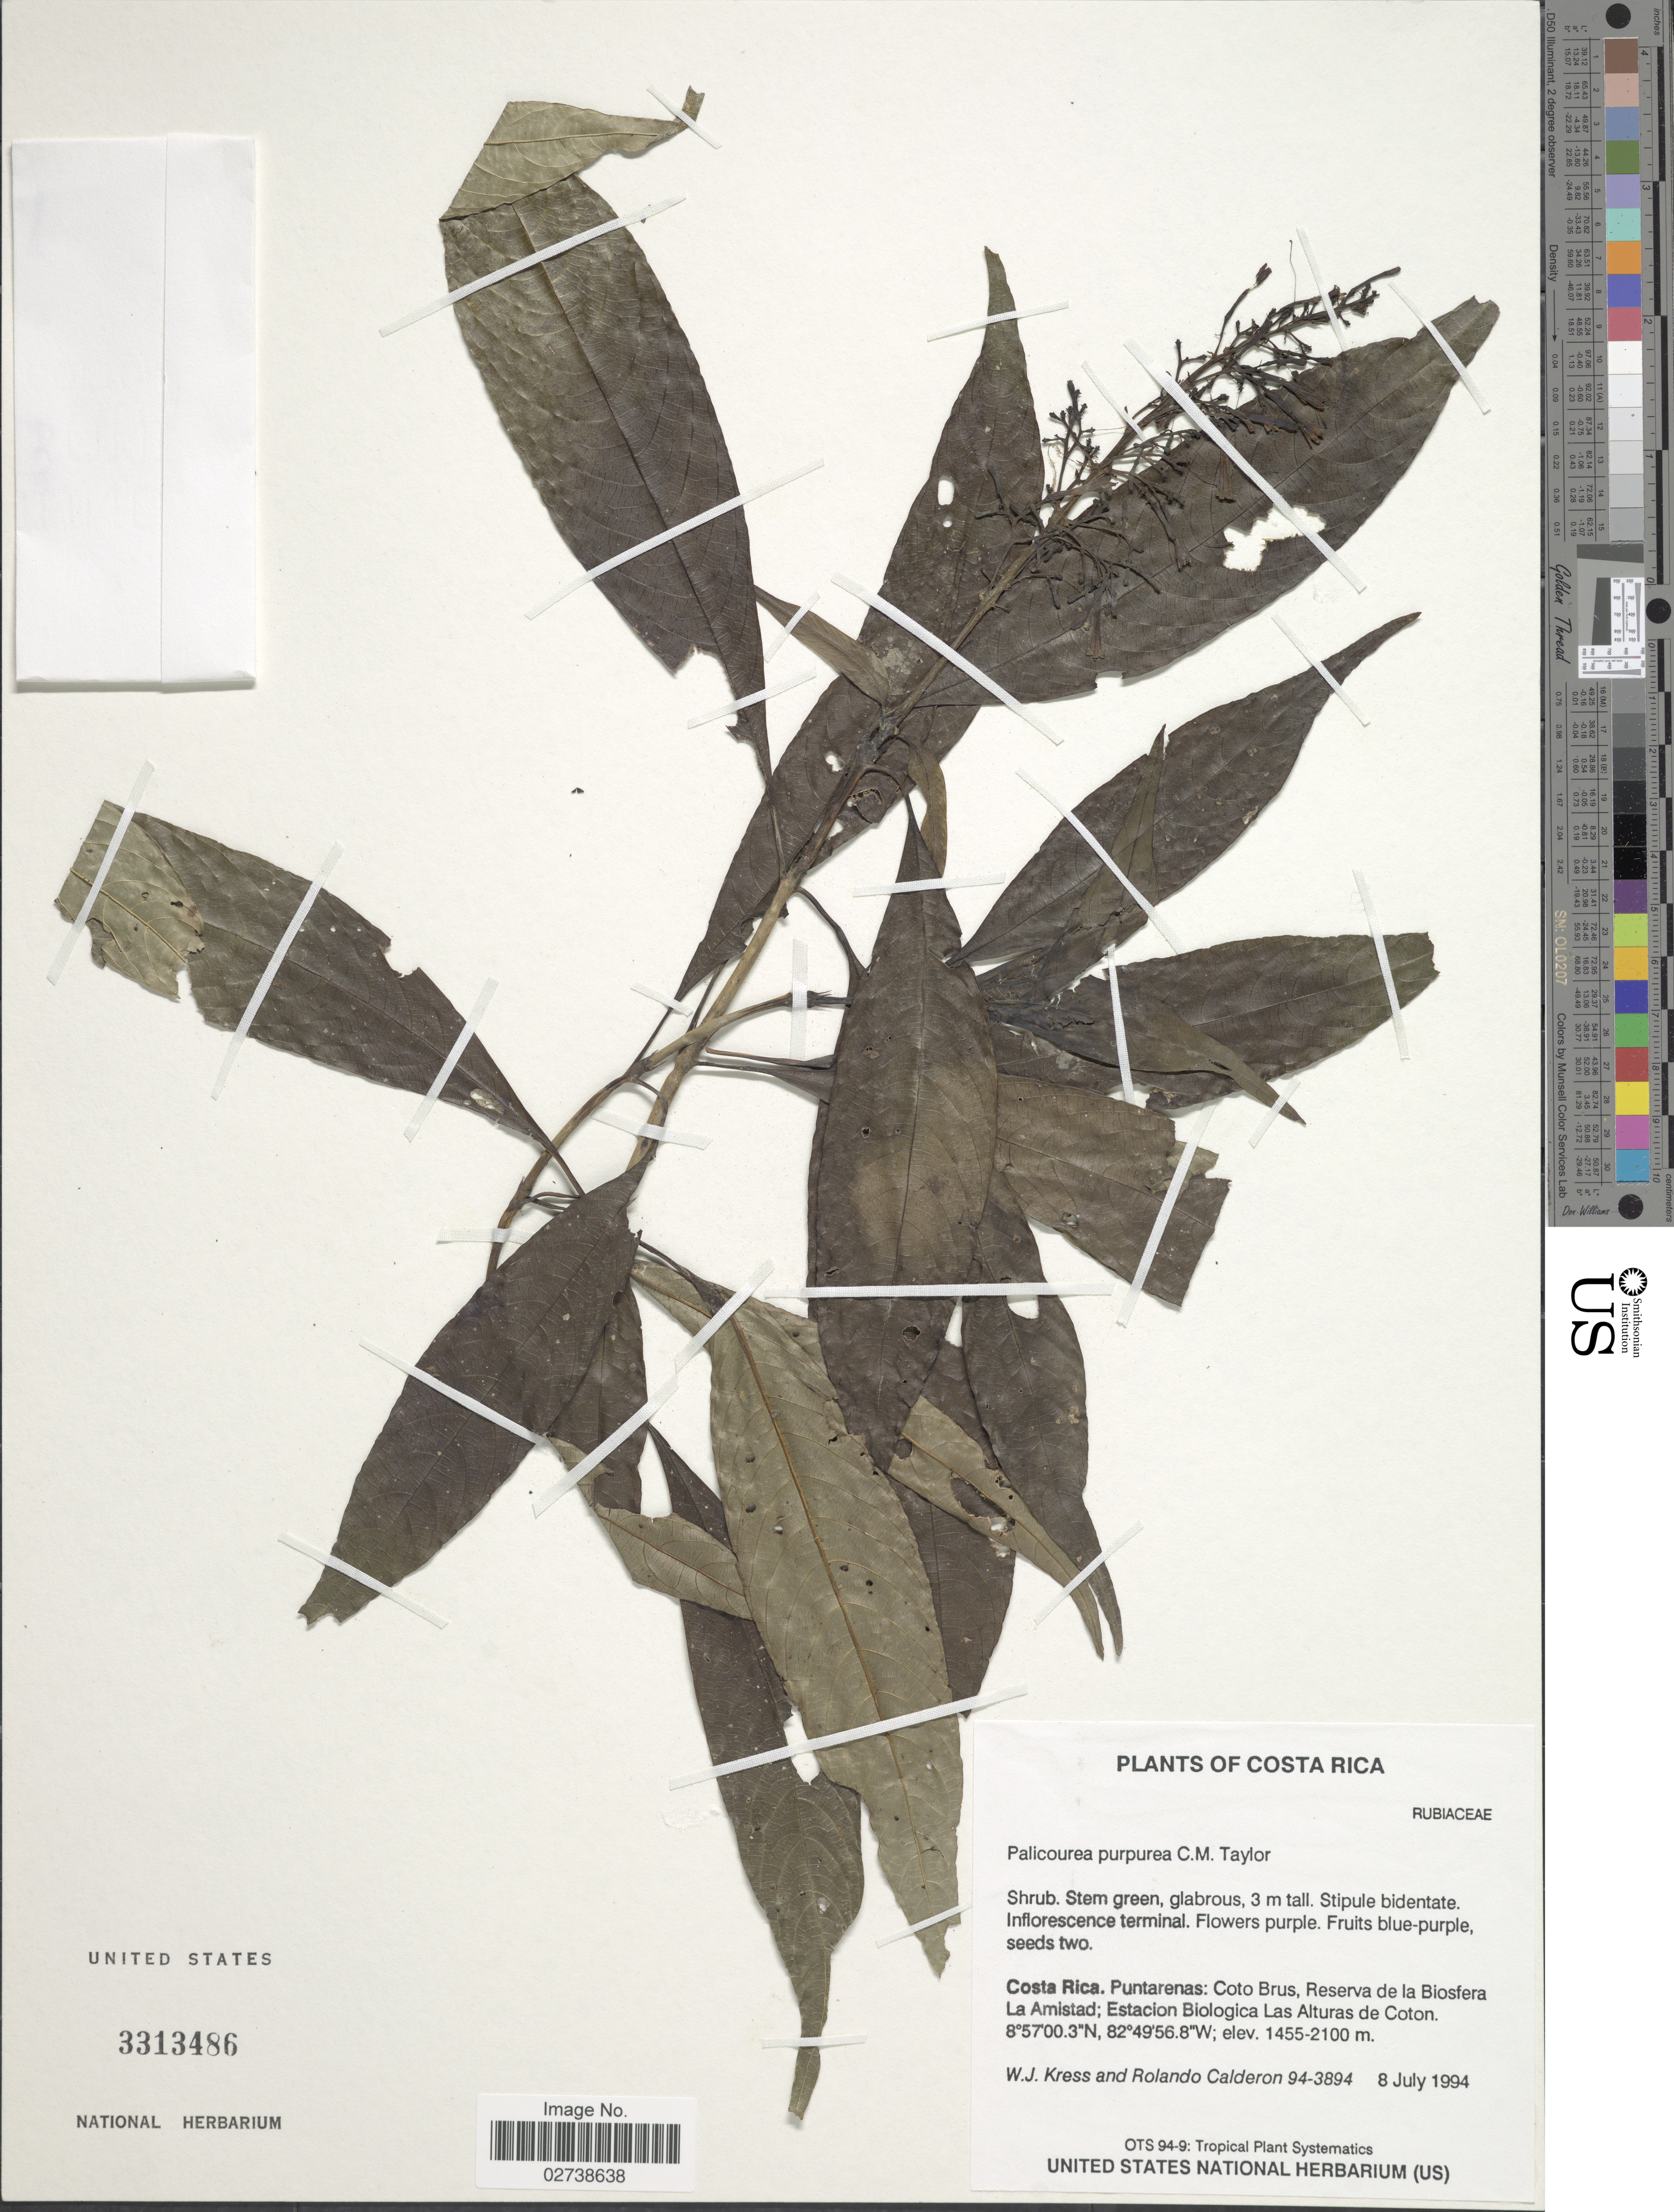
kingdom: Plantae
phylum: Tracheophyta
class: Magnoliopsida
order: Gentianales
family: Rubiaceae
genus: Palicourea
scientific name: Palicourea purpurea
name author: C.M. Taylor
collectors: W. J. Kress & R. Calderon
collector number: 94-3894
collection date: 1994-07-08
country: Costa Rica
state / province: Puntarenas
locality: Coto Brus. Reserva de la Biosfera La Amistad; Estacion Biologica Las Alturas de Coton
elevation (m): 1455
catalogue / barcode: US 3313486